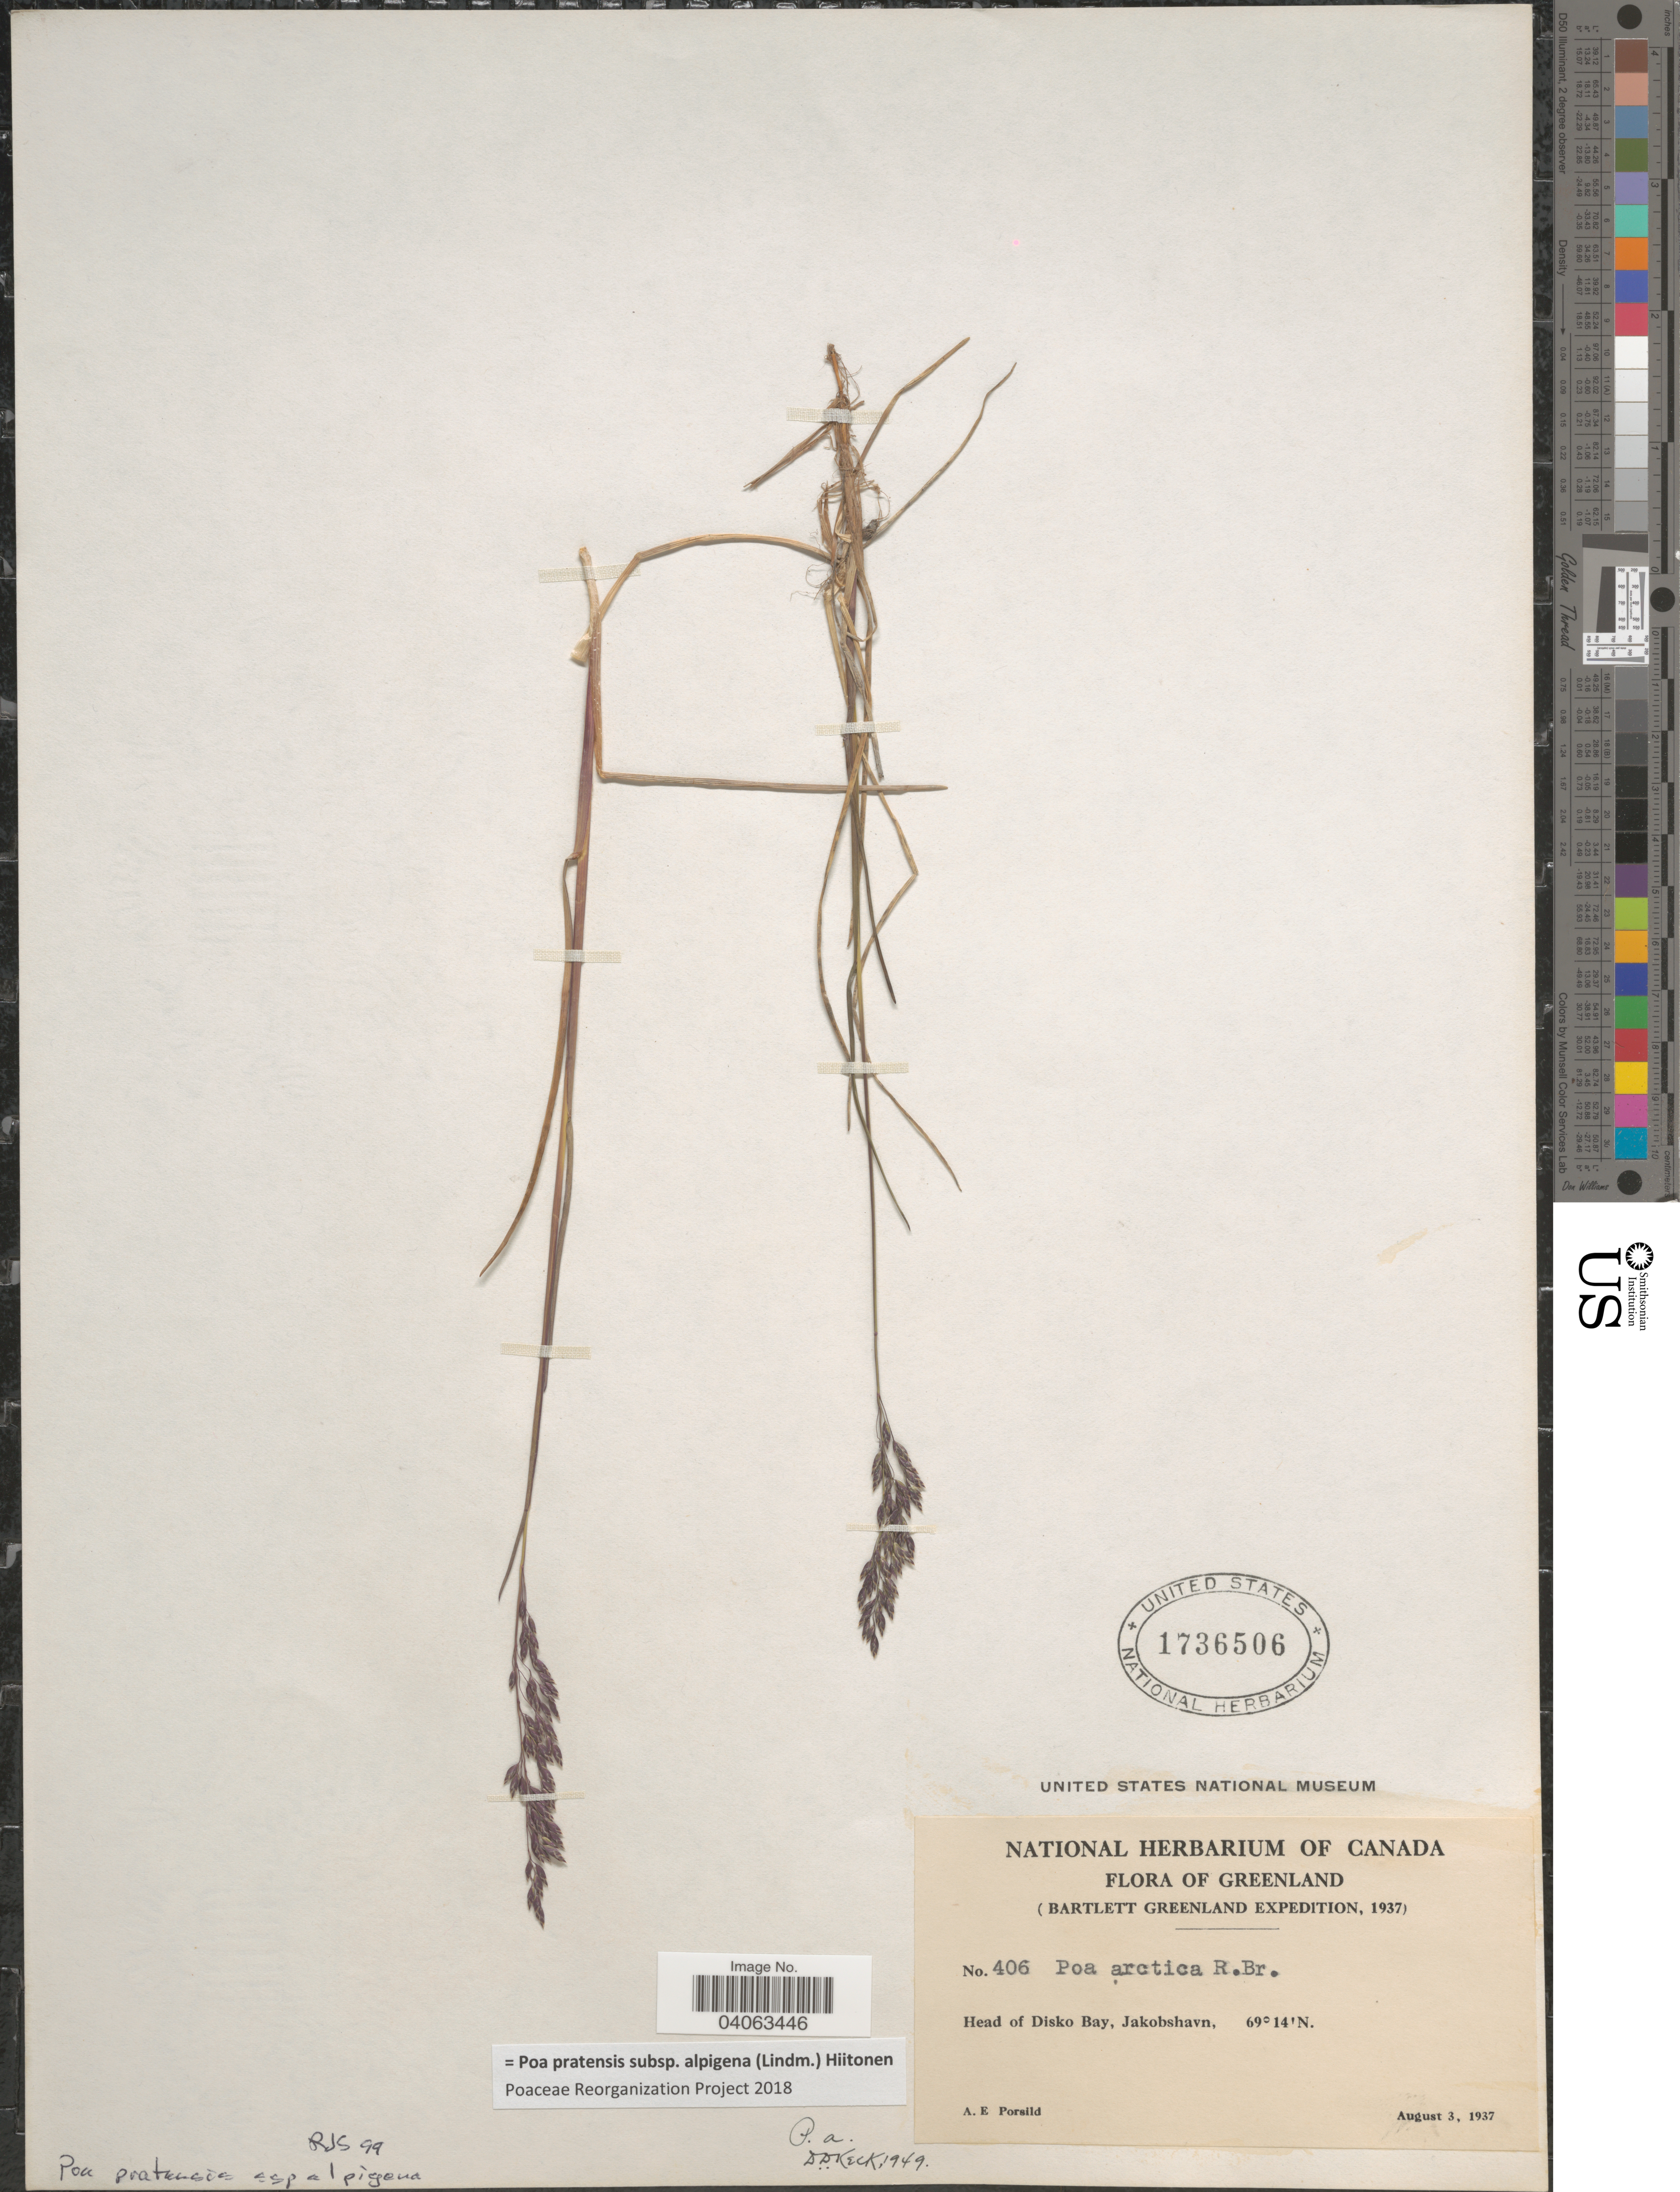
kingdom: Plantae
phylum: Tracheophyta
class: Liliopsida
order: Poales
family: Poaceae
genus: Poa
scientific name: Poa pratensis subsp. alpigena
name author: (Lindm.) Hiitonen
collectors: A. E. Porsild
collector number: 406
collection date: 1937-08-03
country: Greenland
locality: Head of Disko Bay, Jakobshavn.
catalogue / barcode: US 1736506